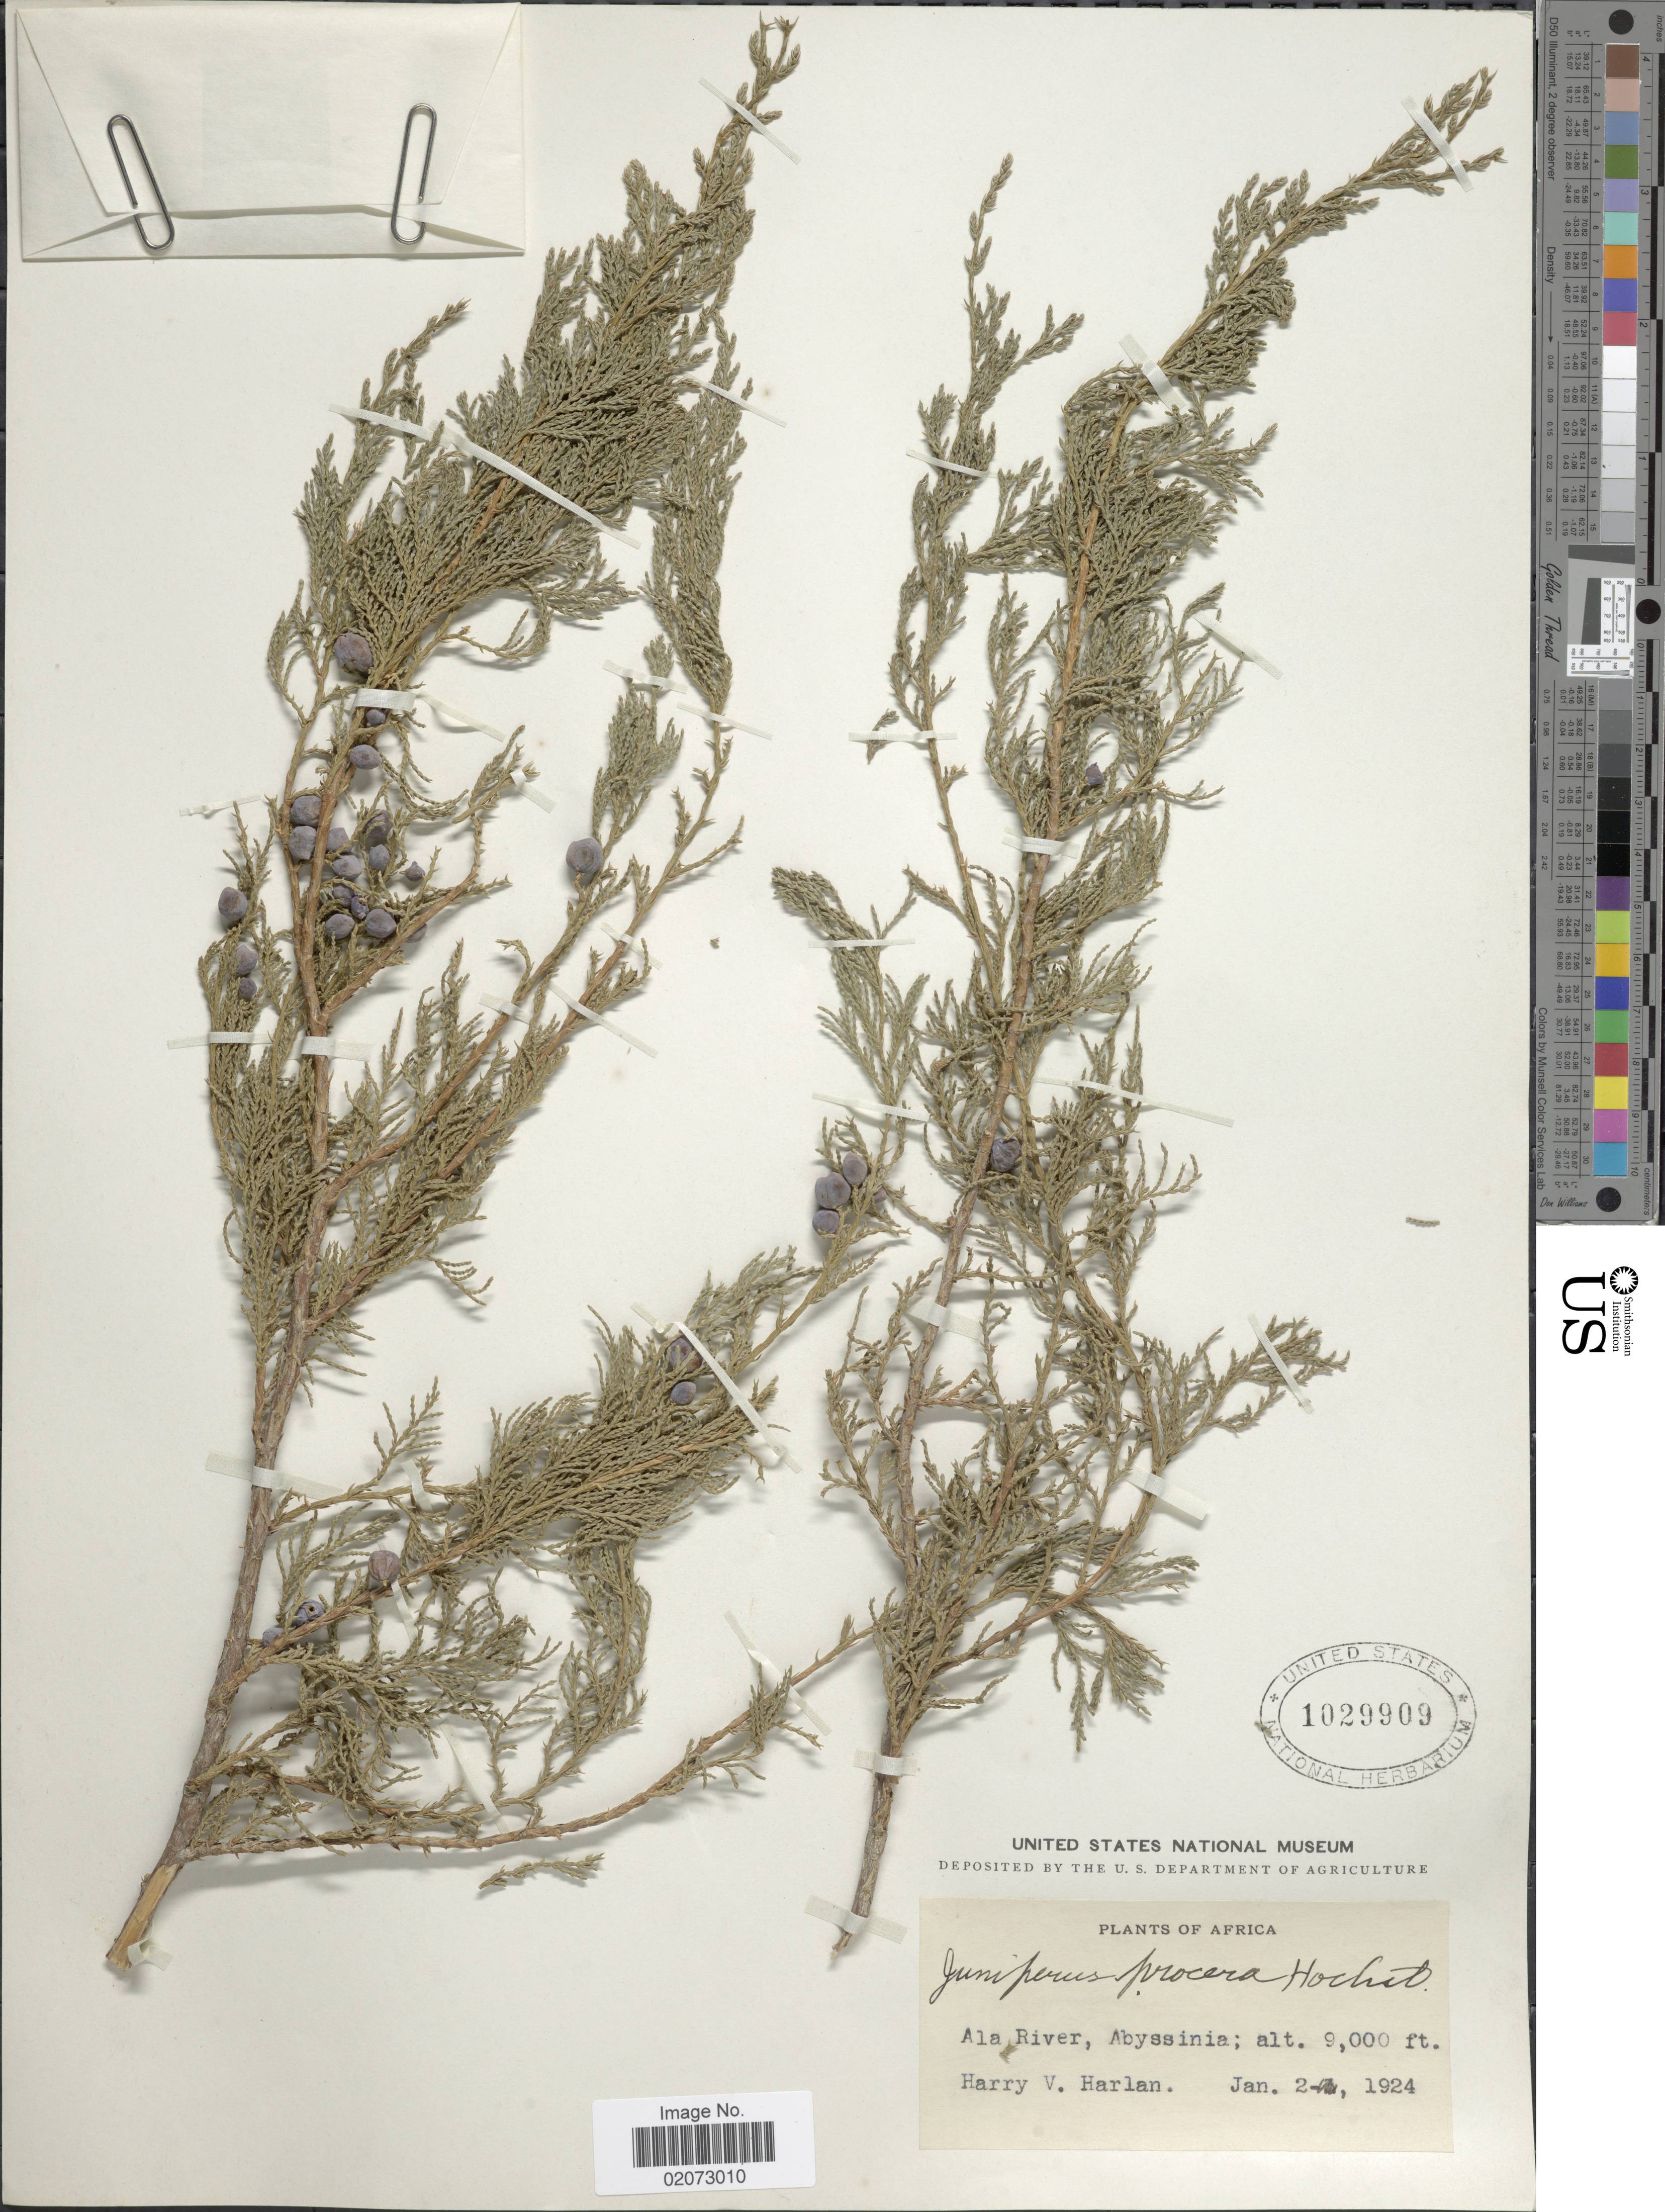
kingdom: Plantae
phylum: Tracheophyta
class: Pinopsida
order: Pinales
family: Cupressaceae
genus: Juniperus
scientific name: Juniperus procera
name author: Hochst. ex Endl.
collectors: H. Harlan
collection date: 1924-01-02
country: Eritrea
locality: Ala River, Abyssinia.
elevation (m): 2743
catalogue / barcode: US 1029909